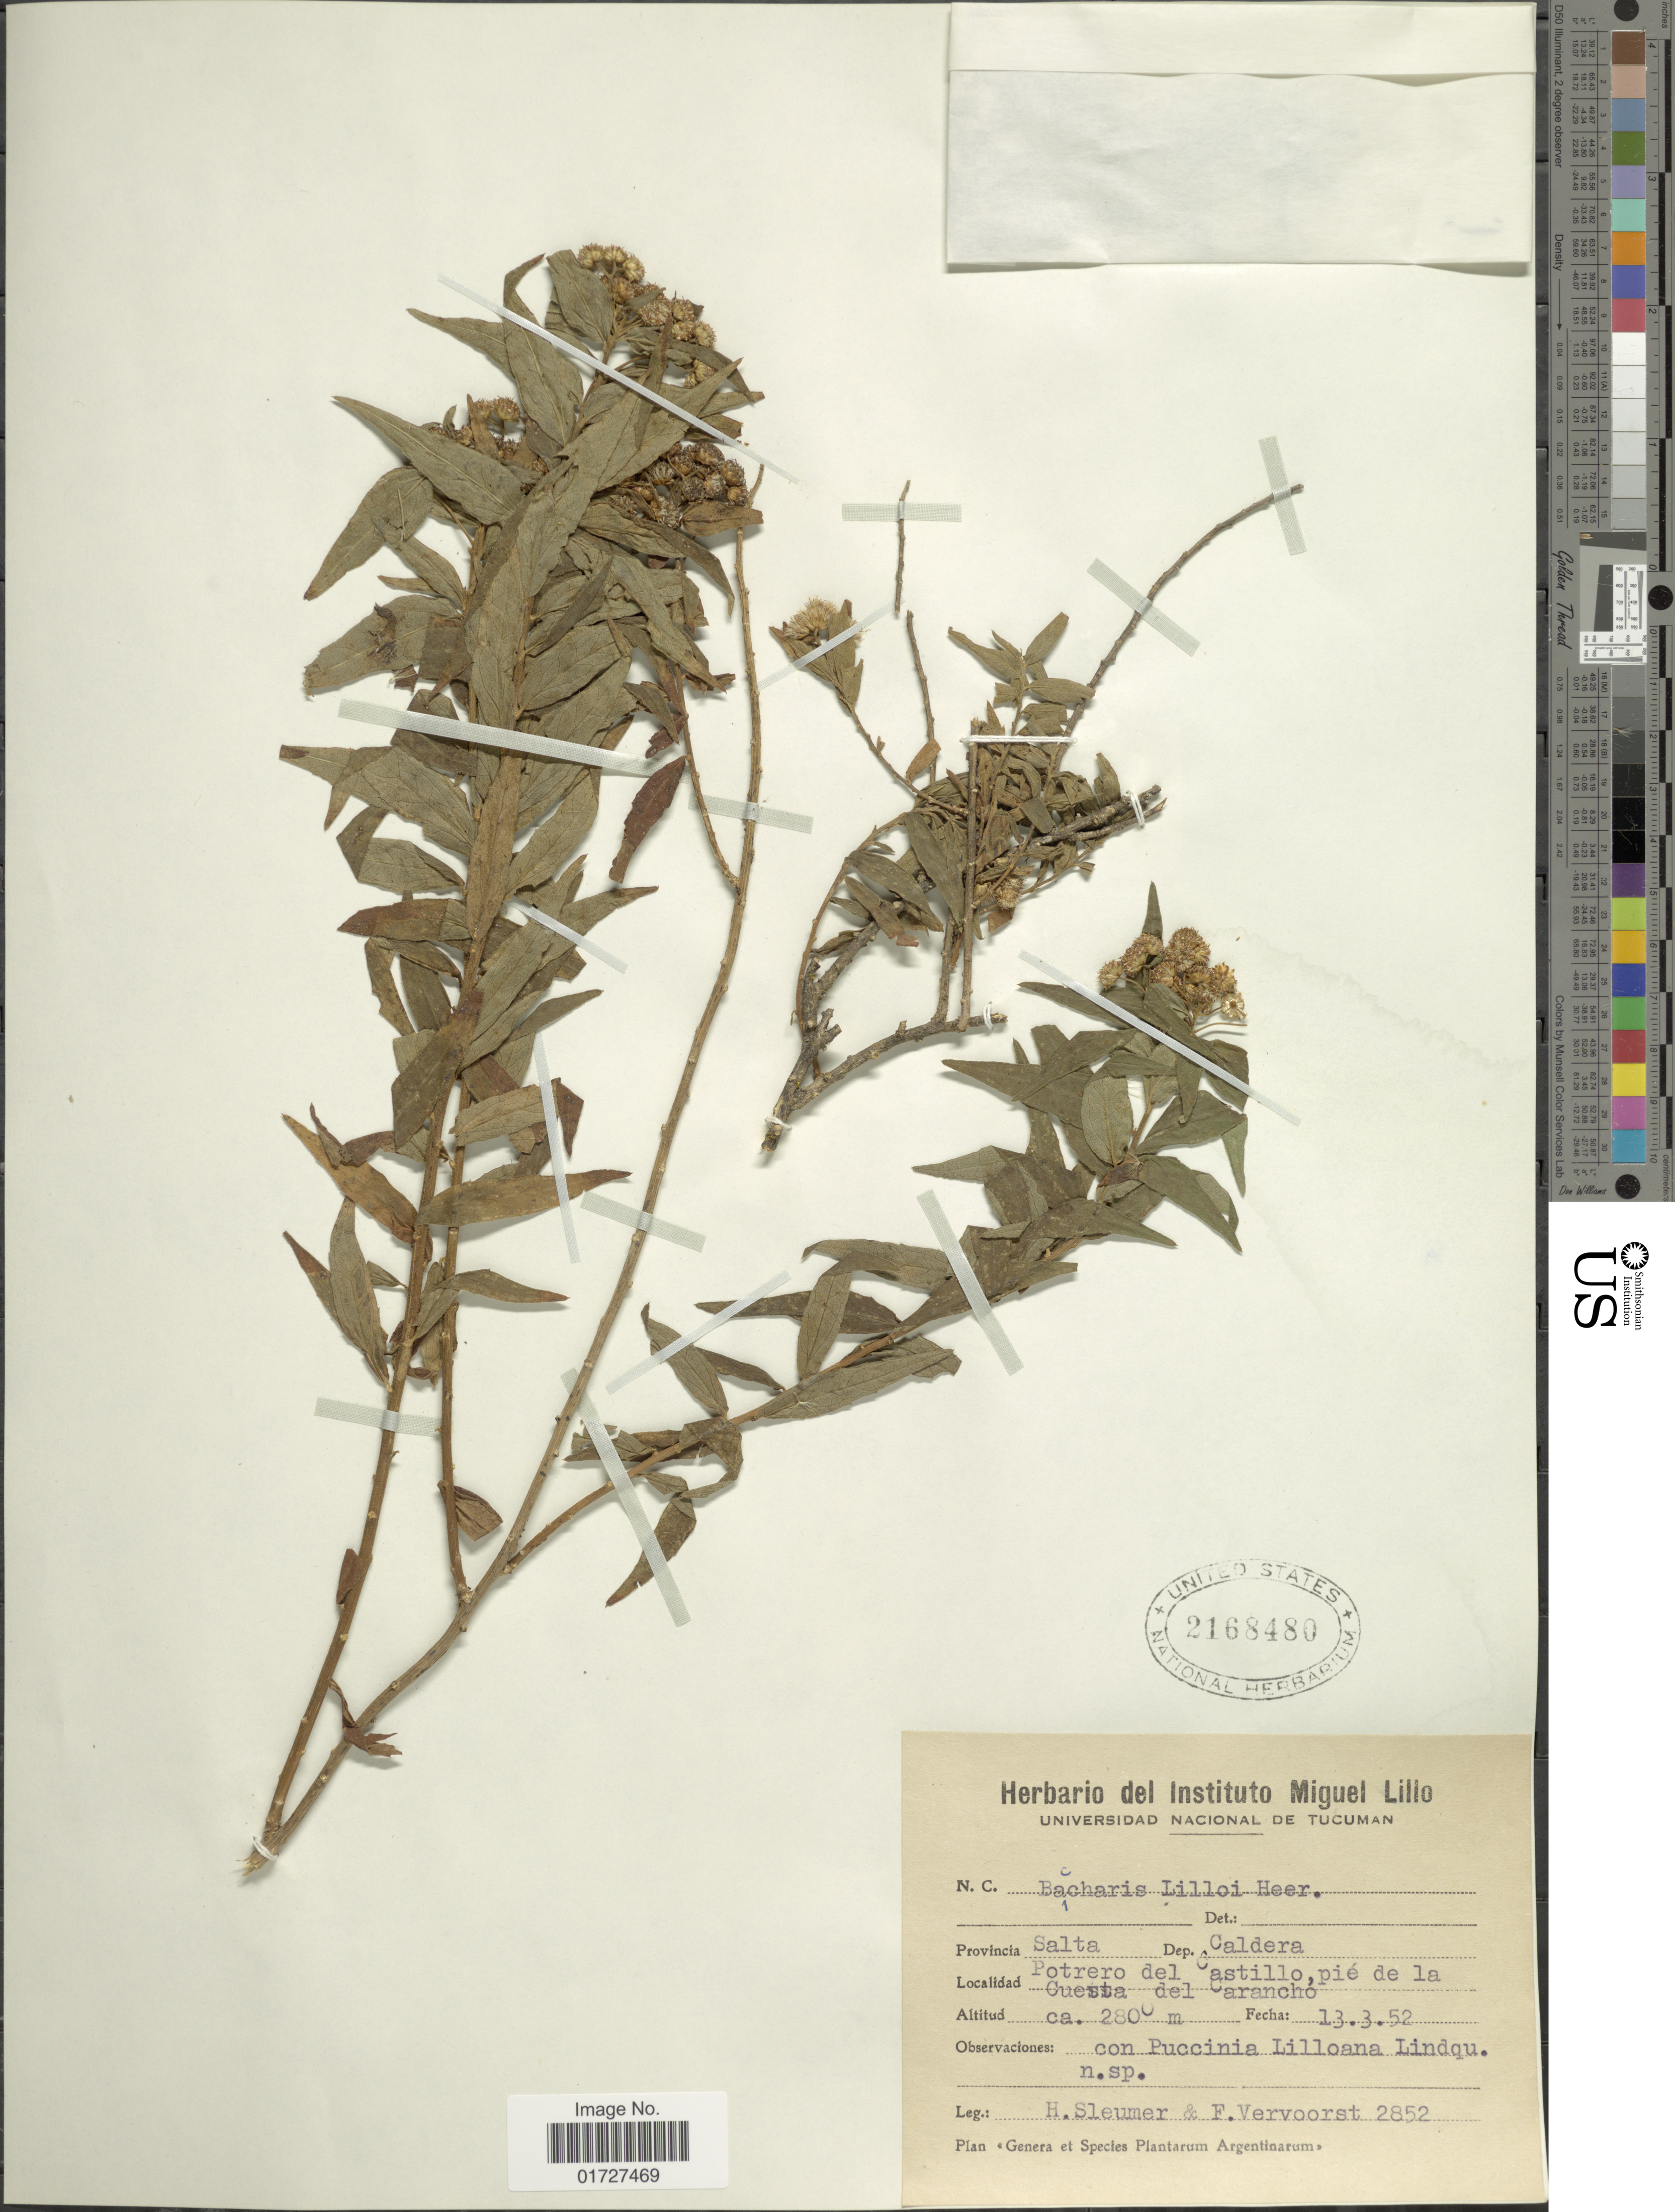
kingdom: Plantae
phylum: Tracheophyta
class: Magnoliopsida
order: Asterales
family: Asteraceae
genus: Baccharis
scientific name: Baccharis lilloi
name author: Heering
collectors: H. O. Sleumer & F. Vervoorst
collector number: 2852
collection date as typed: Transcribed d/m/y: 13/3/52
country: Argentina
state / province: Salta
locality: Dep. Caldera, Potrero del Castillo, pie de la Cuesta del Carancho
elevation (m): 2800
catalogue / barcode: US 2168480